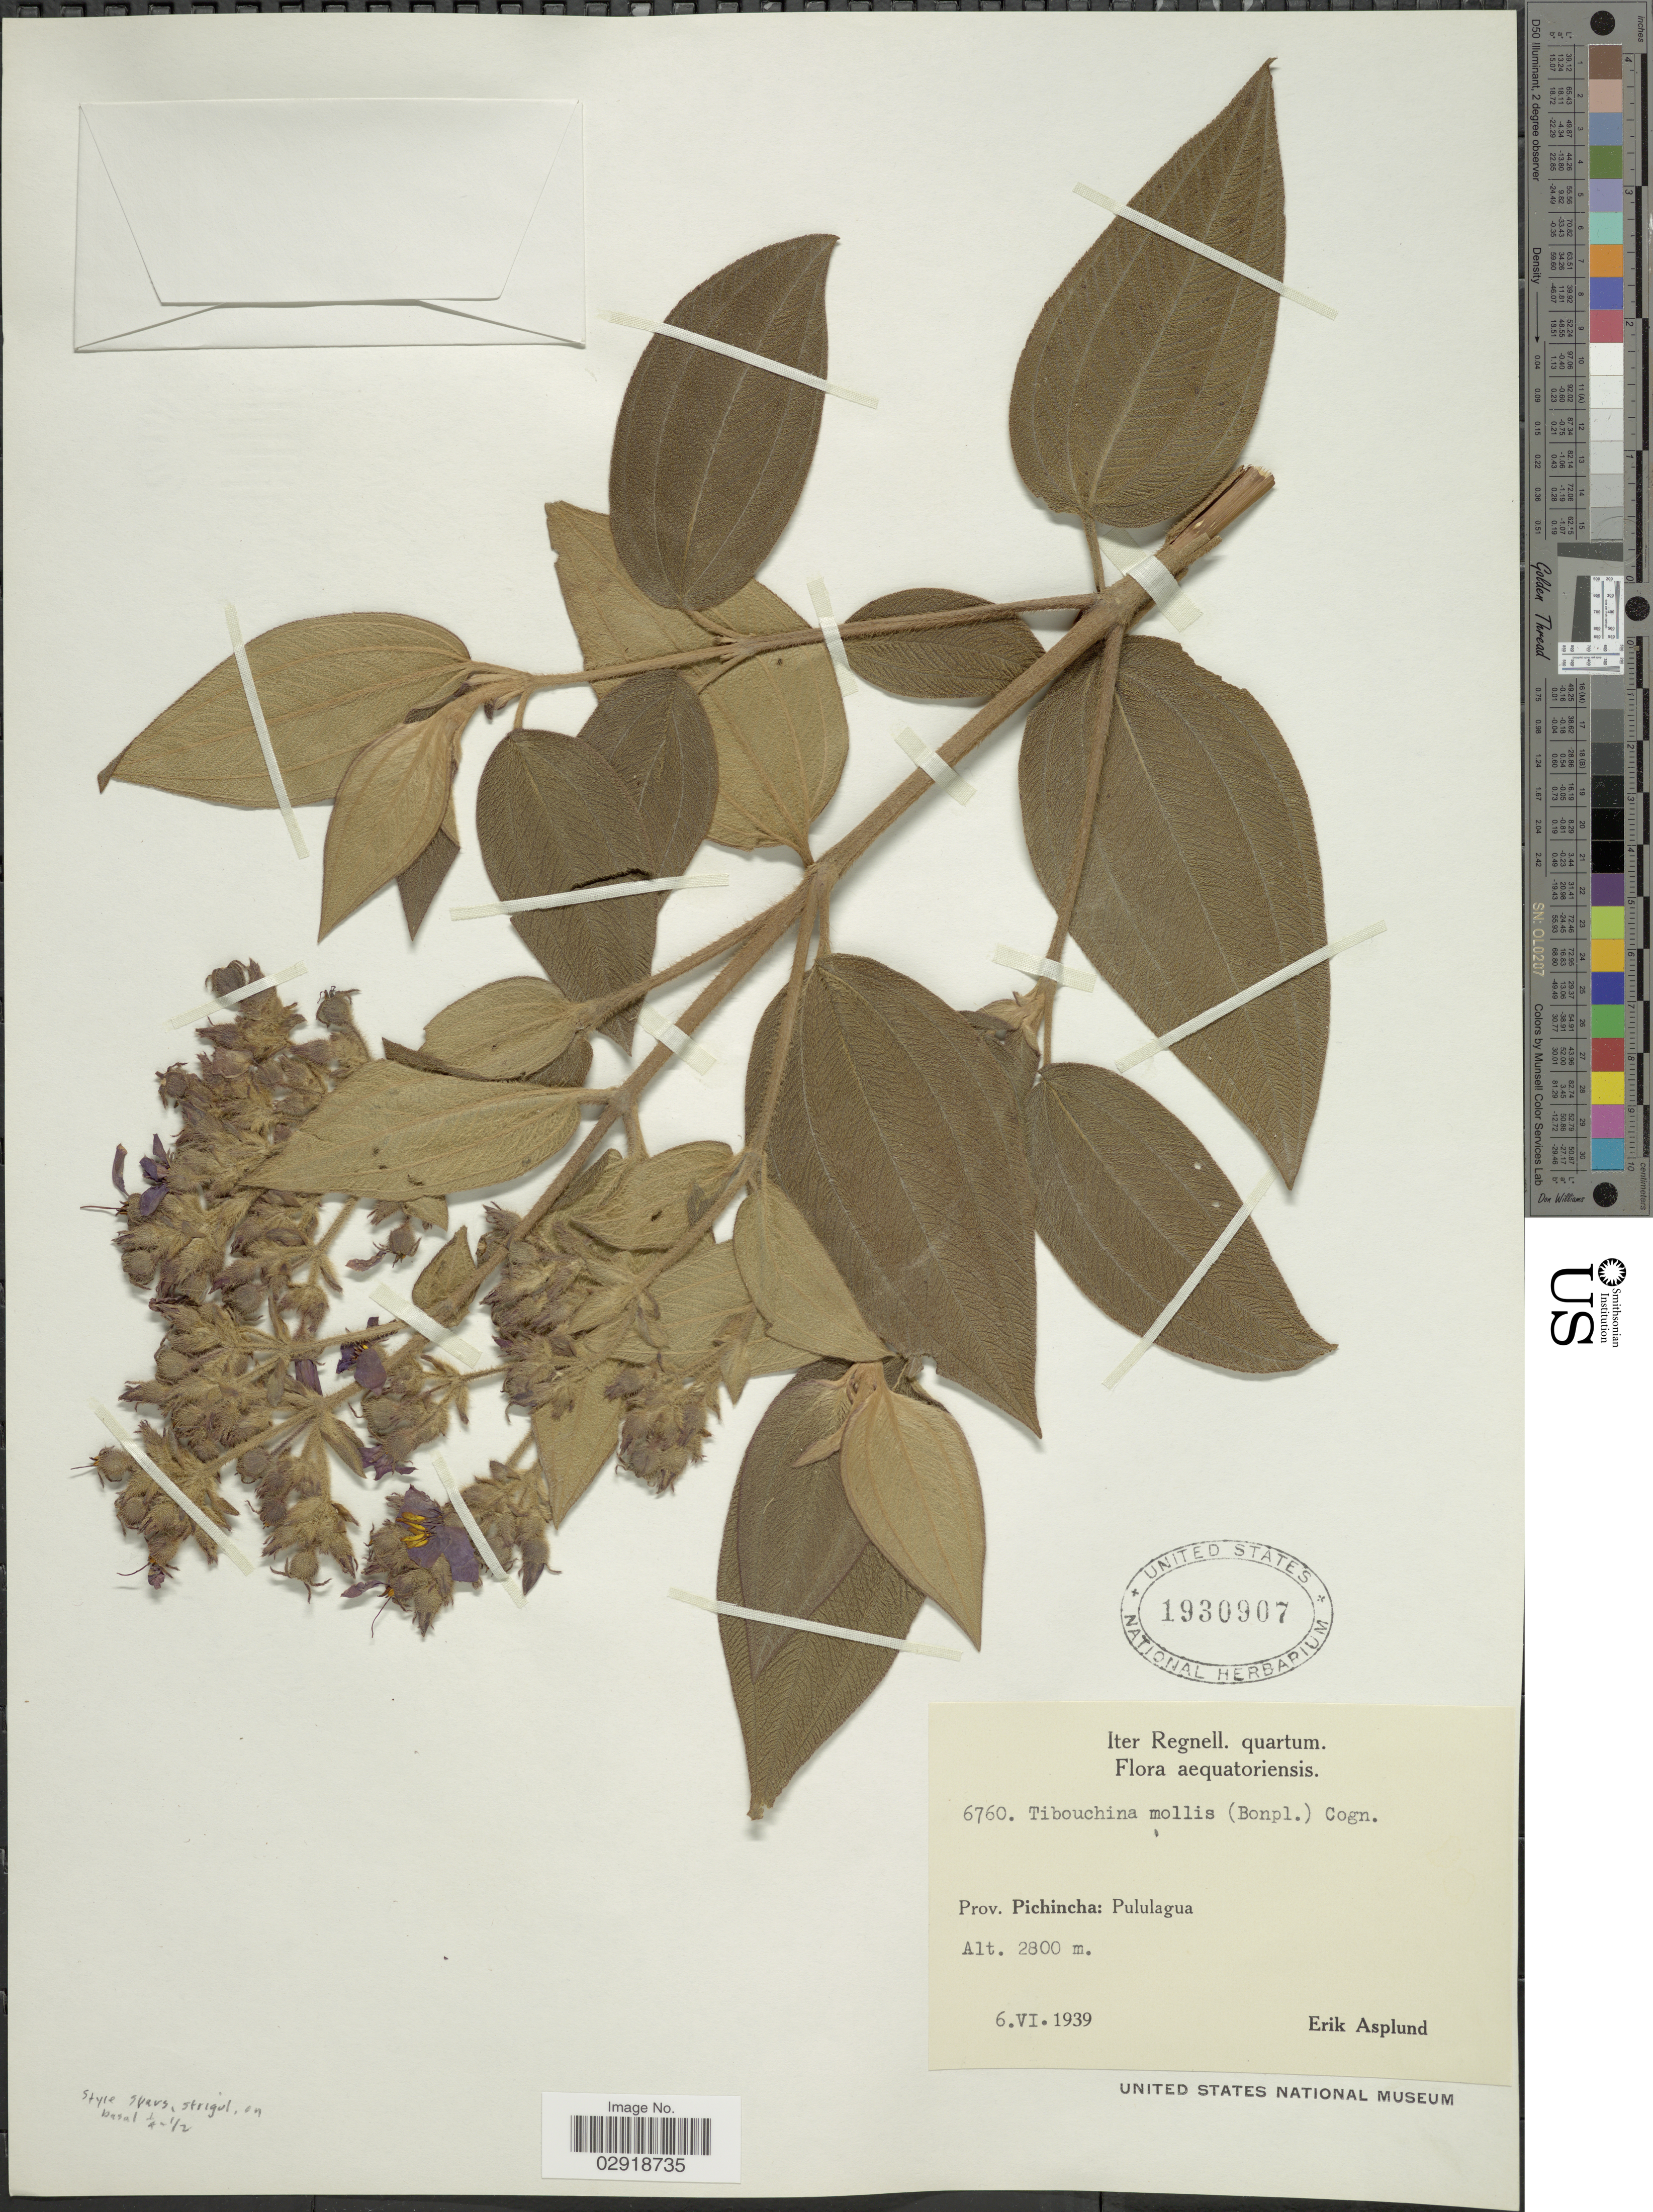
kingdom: Plantae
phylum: Tracheophyta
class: Magnoliopsida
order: Myrtales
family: Melastomataceae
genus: Chaetogastra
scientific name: Chaetogastra mollis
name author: (Bonpl.) DC.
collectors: E. Asplund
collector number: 6760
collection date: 1939-06-06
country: Ecuador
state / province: Pichincha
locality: Pululagua.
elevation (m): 2800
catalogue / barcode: US 1930907